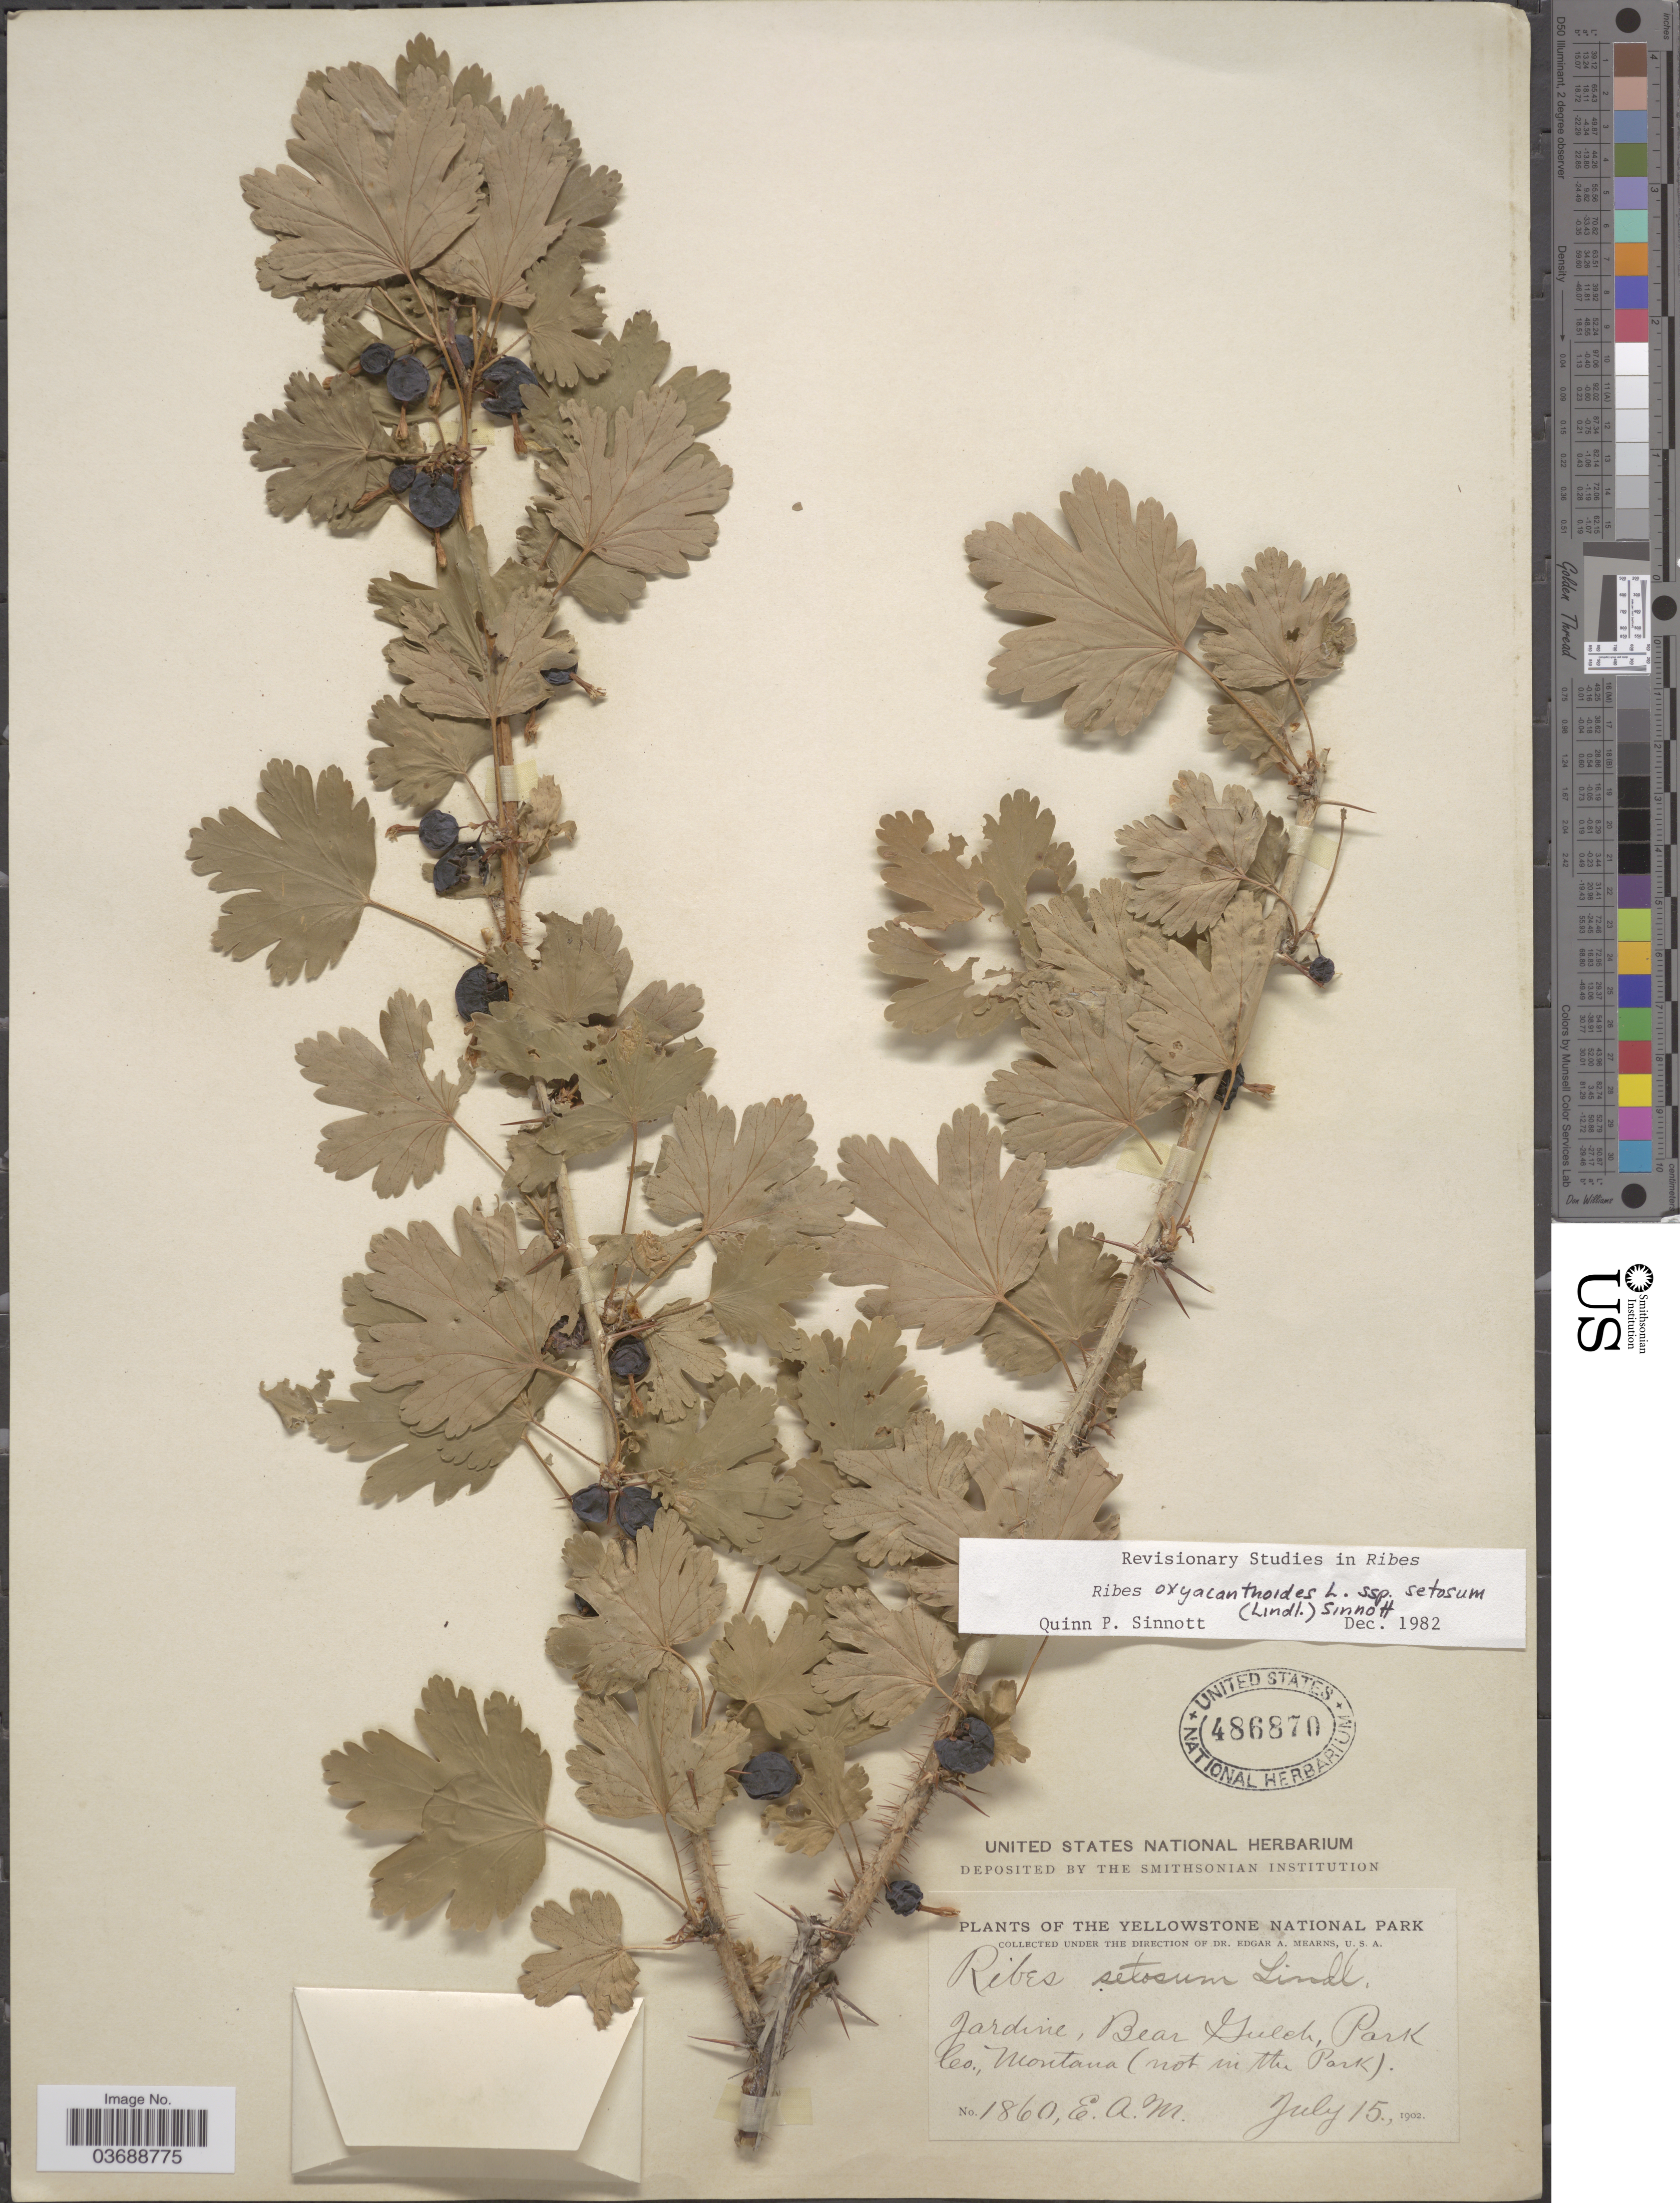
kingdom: Plantae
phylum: Tracheophyta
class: Magnoliopsida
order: Saxifragales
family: Grossulariaceae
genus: Ribes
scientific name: Ribes oxyacanthoides subsp. setosum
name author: (Lindl.) Q.P. Sinnott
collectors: E. A. Mearns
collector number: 1860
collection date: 1902-07-15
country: United States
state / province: Montana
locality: The Yellowstone National Park. Jardine, Bear Gulch, Park Co. Montana (not in the Park).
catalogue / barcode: US 486870